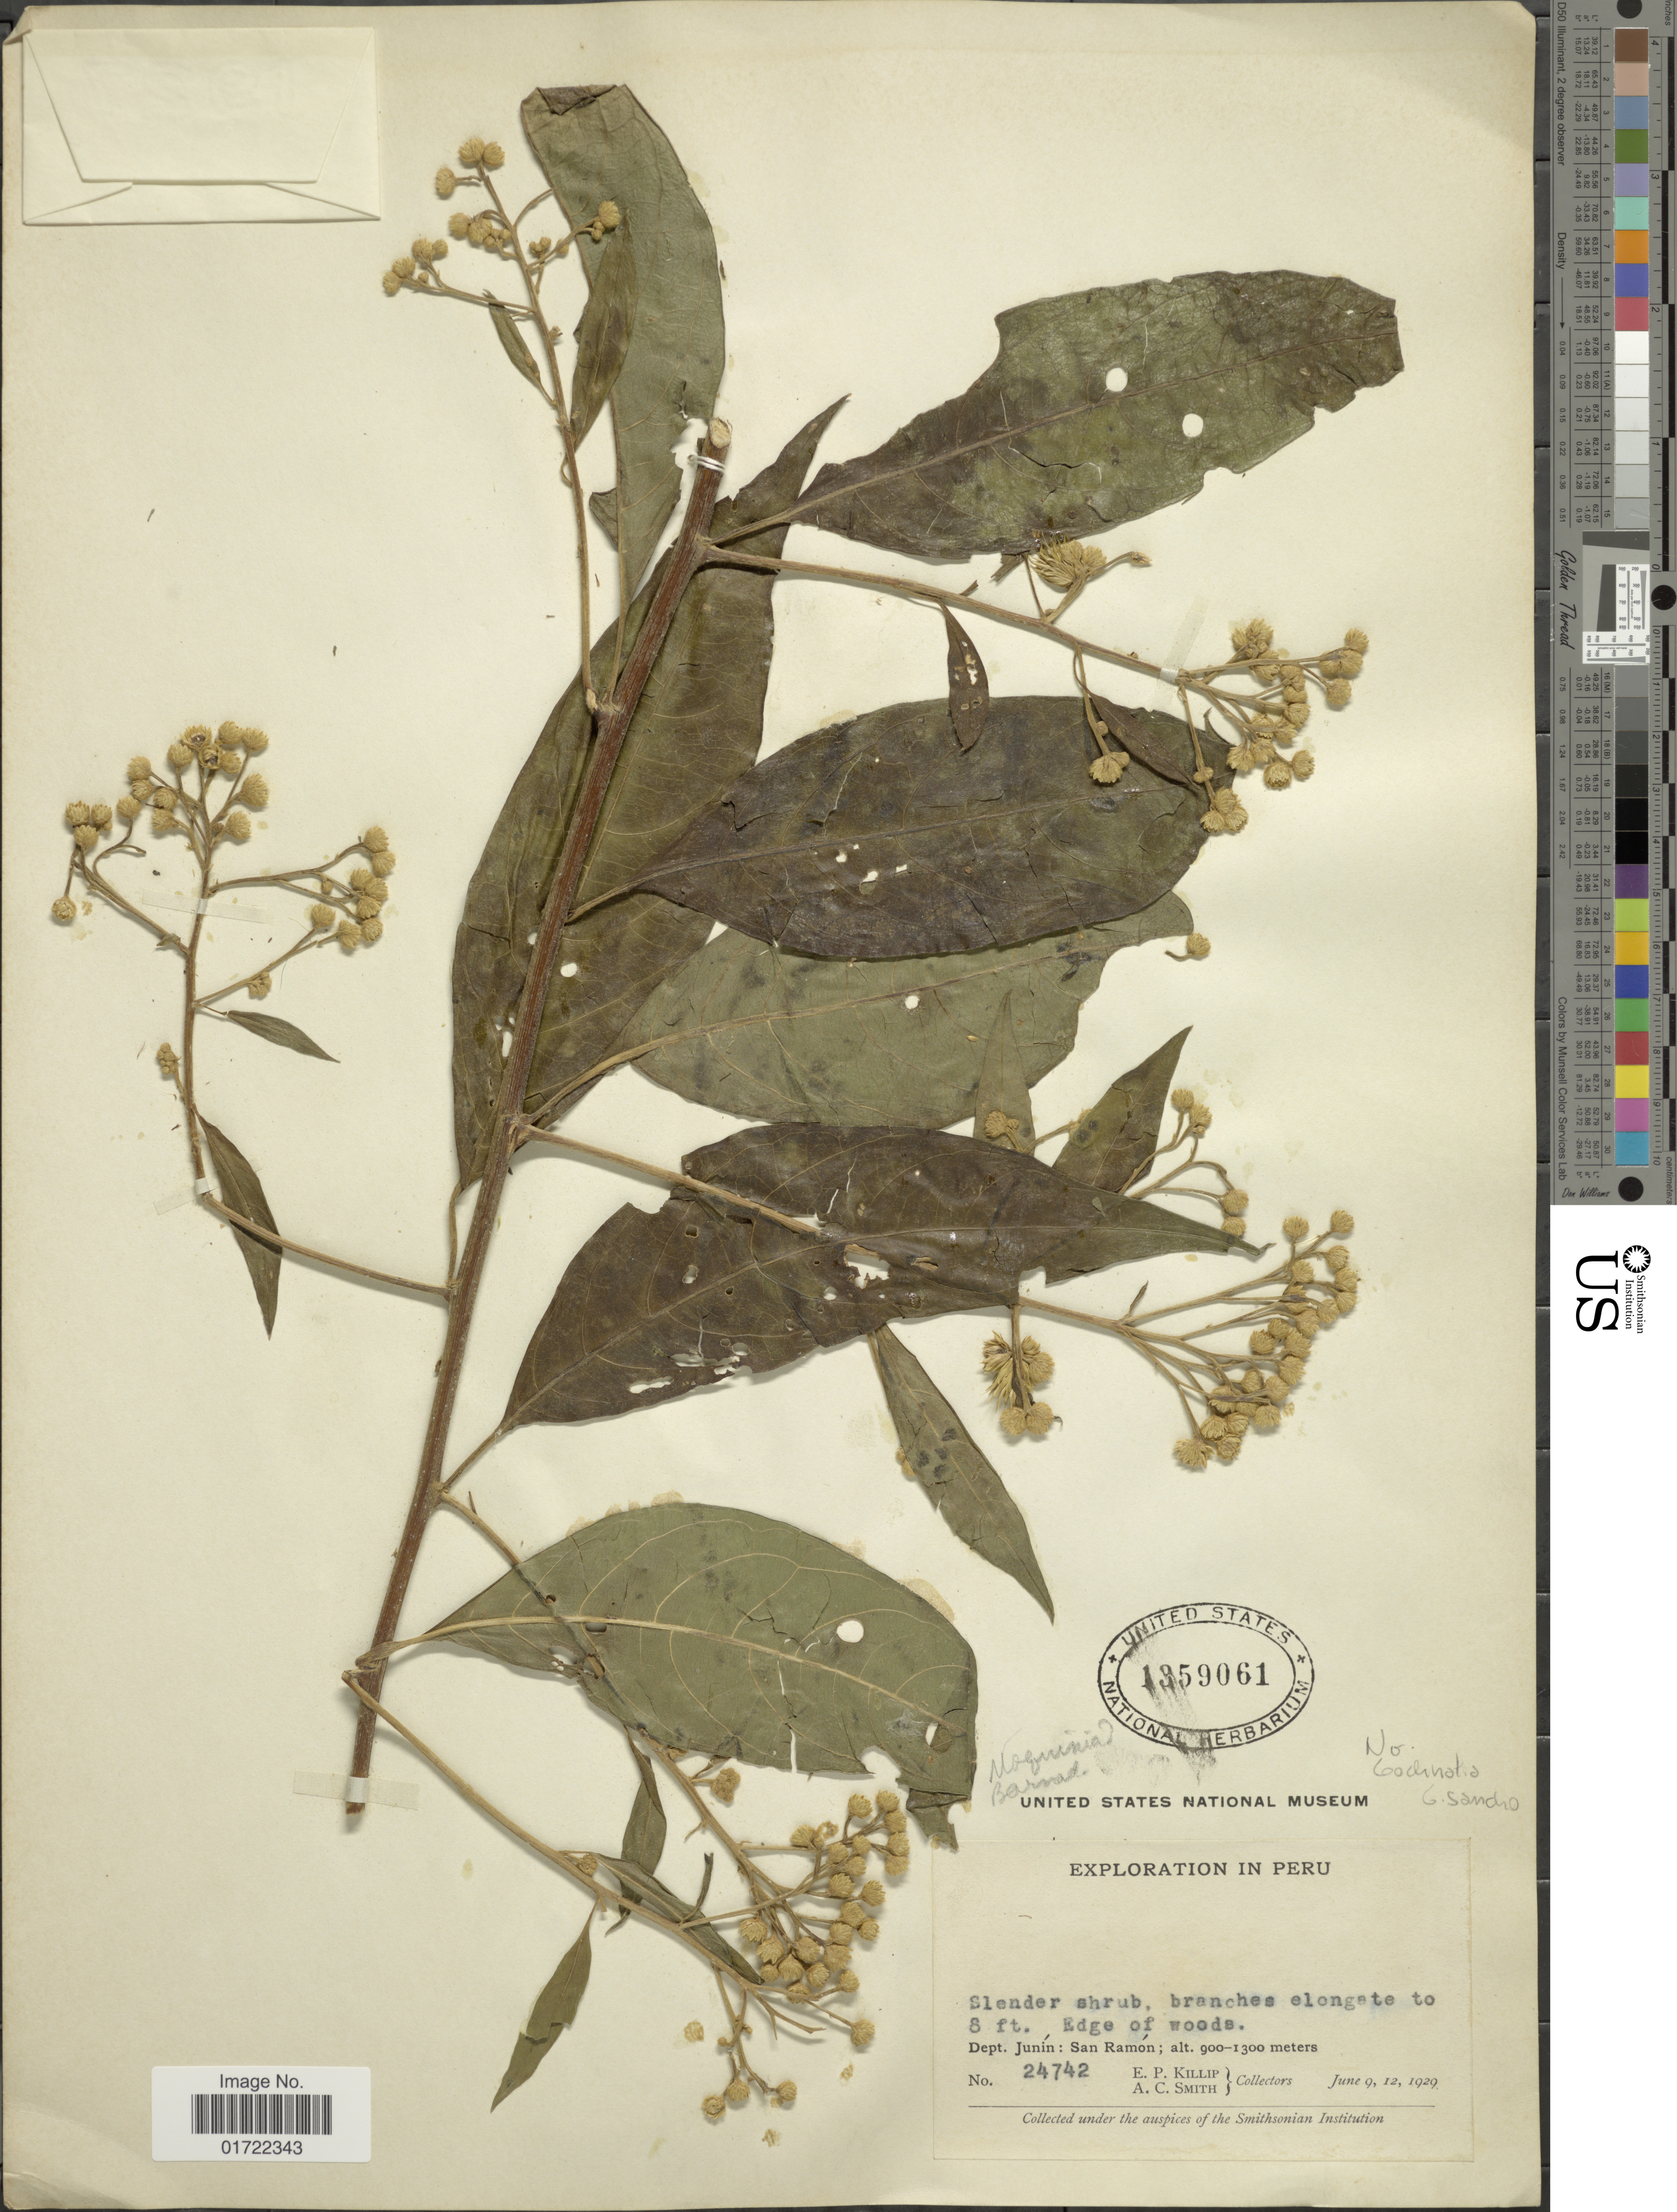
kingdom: Plantae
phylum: Tracheophyta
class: Magnoliopsida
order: Asterales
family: Asteraceae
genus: Baccharis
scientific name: Baccharis flexuosa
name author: Baker in Mart.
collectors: E. P. Killip & A. C. Smith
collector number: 24742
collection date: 1929-06-09/1929-06-12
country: Peru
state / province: Junín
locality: San Ramon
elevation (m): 900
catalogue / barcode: US 1359061